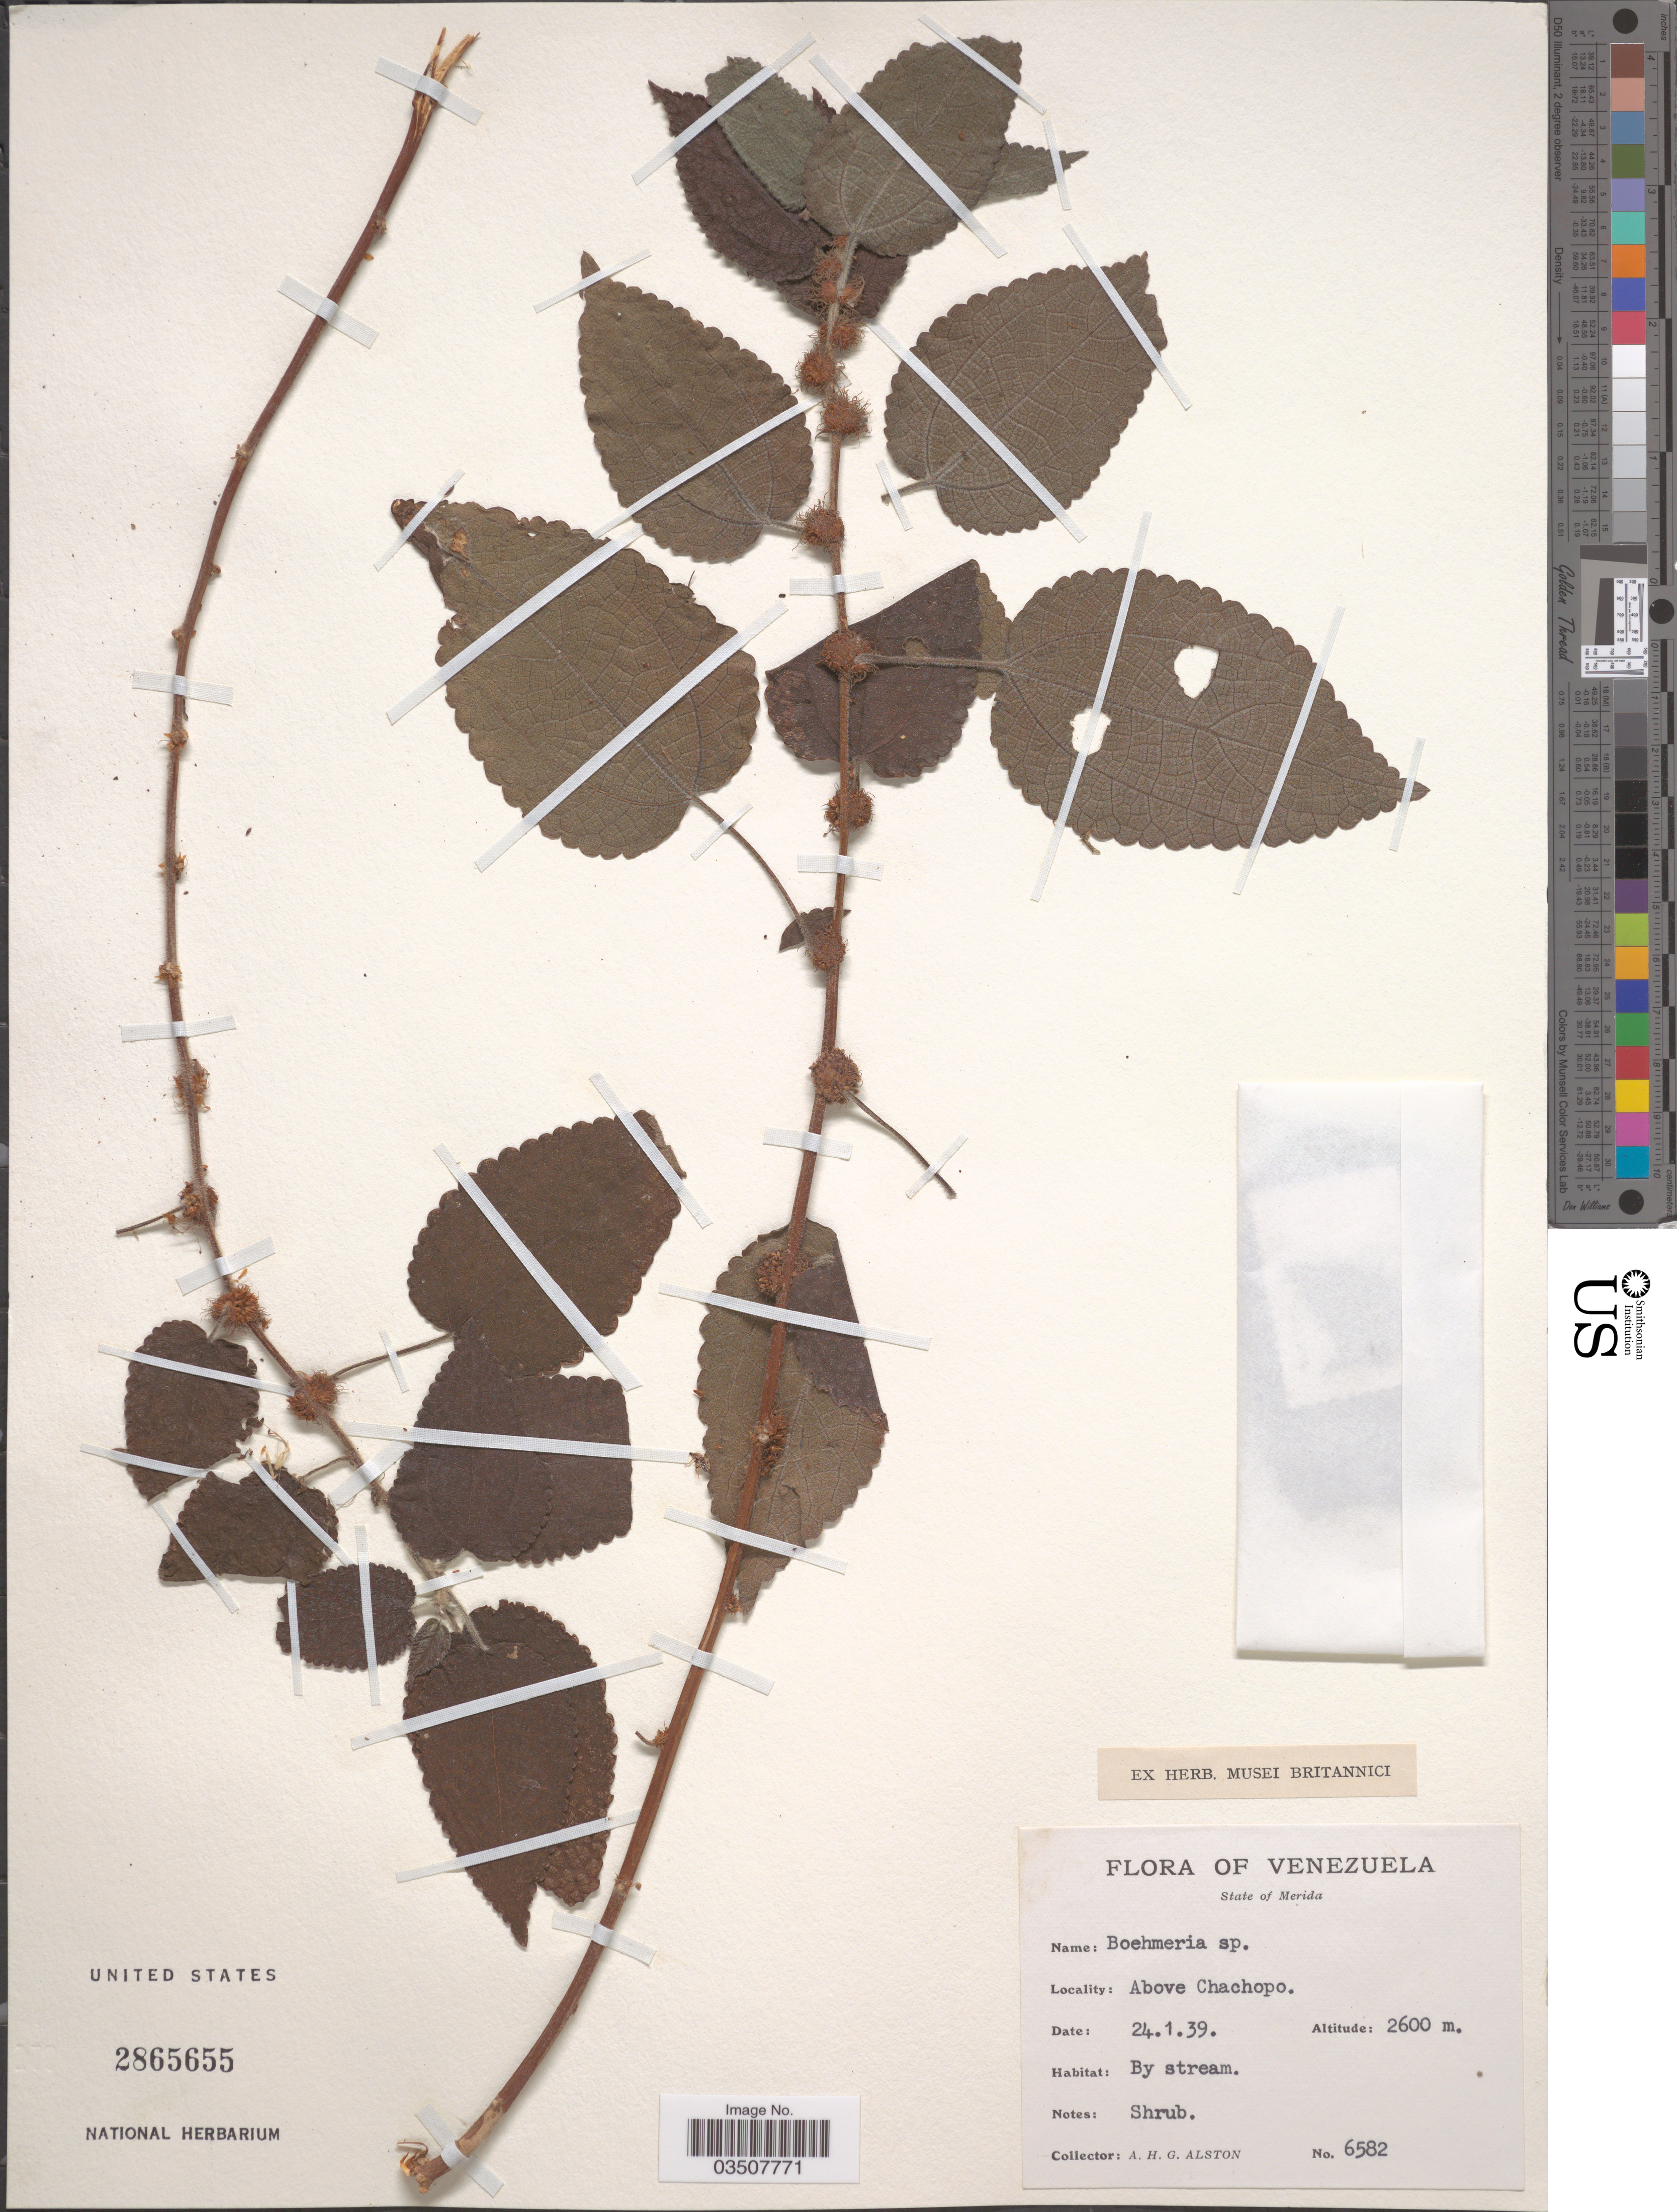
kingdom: Plantae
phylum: Tracheophyta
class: Magnoliopsida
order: Rosales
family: Urticaceae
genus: Boehmeria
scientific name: Boehmeria sp.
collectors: A. H. Alston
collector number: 6582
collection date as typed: Transcribed d/m/y: 24/1/39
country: Venezuela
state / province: Merida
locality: Above Chachopo.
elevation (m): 2600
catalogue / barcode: US 2865655